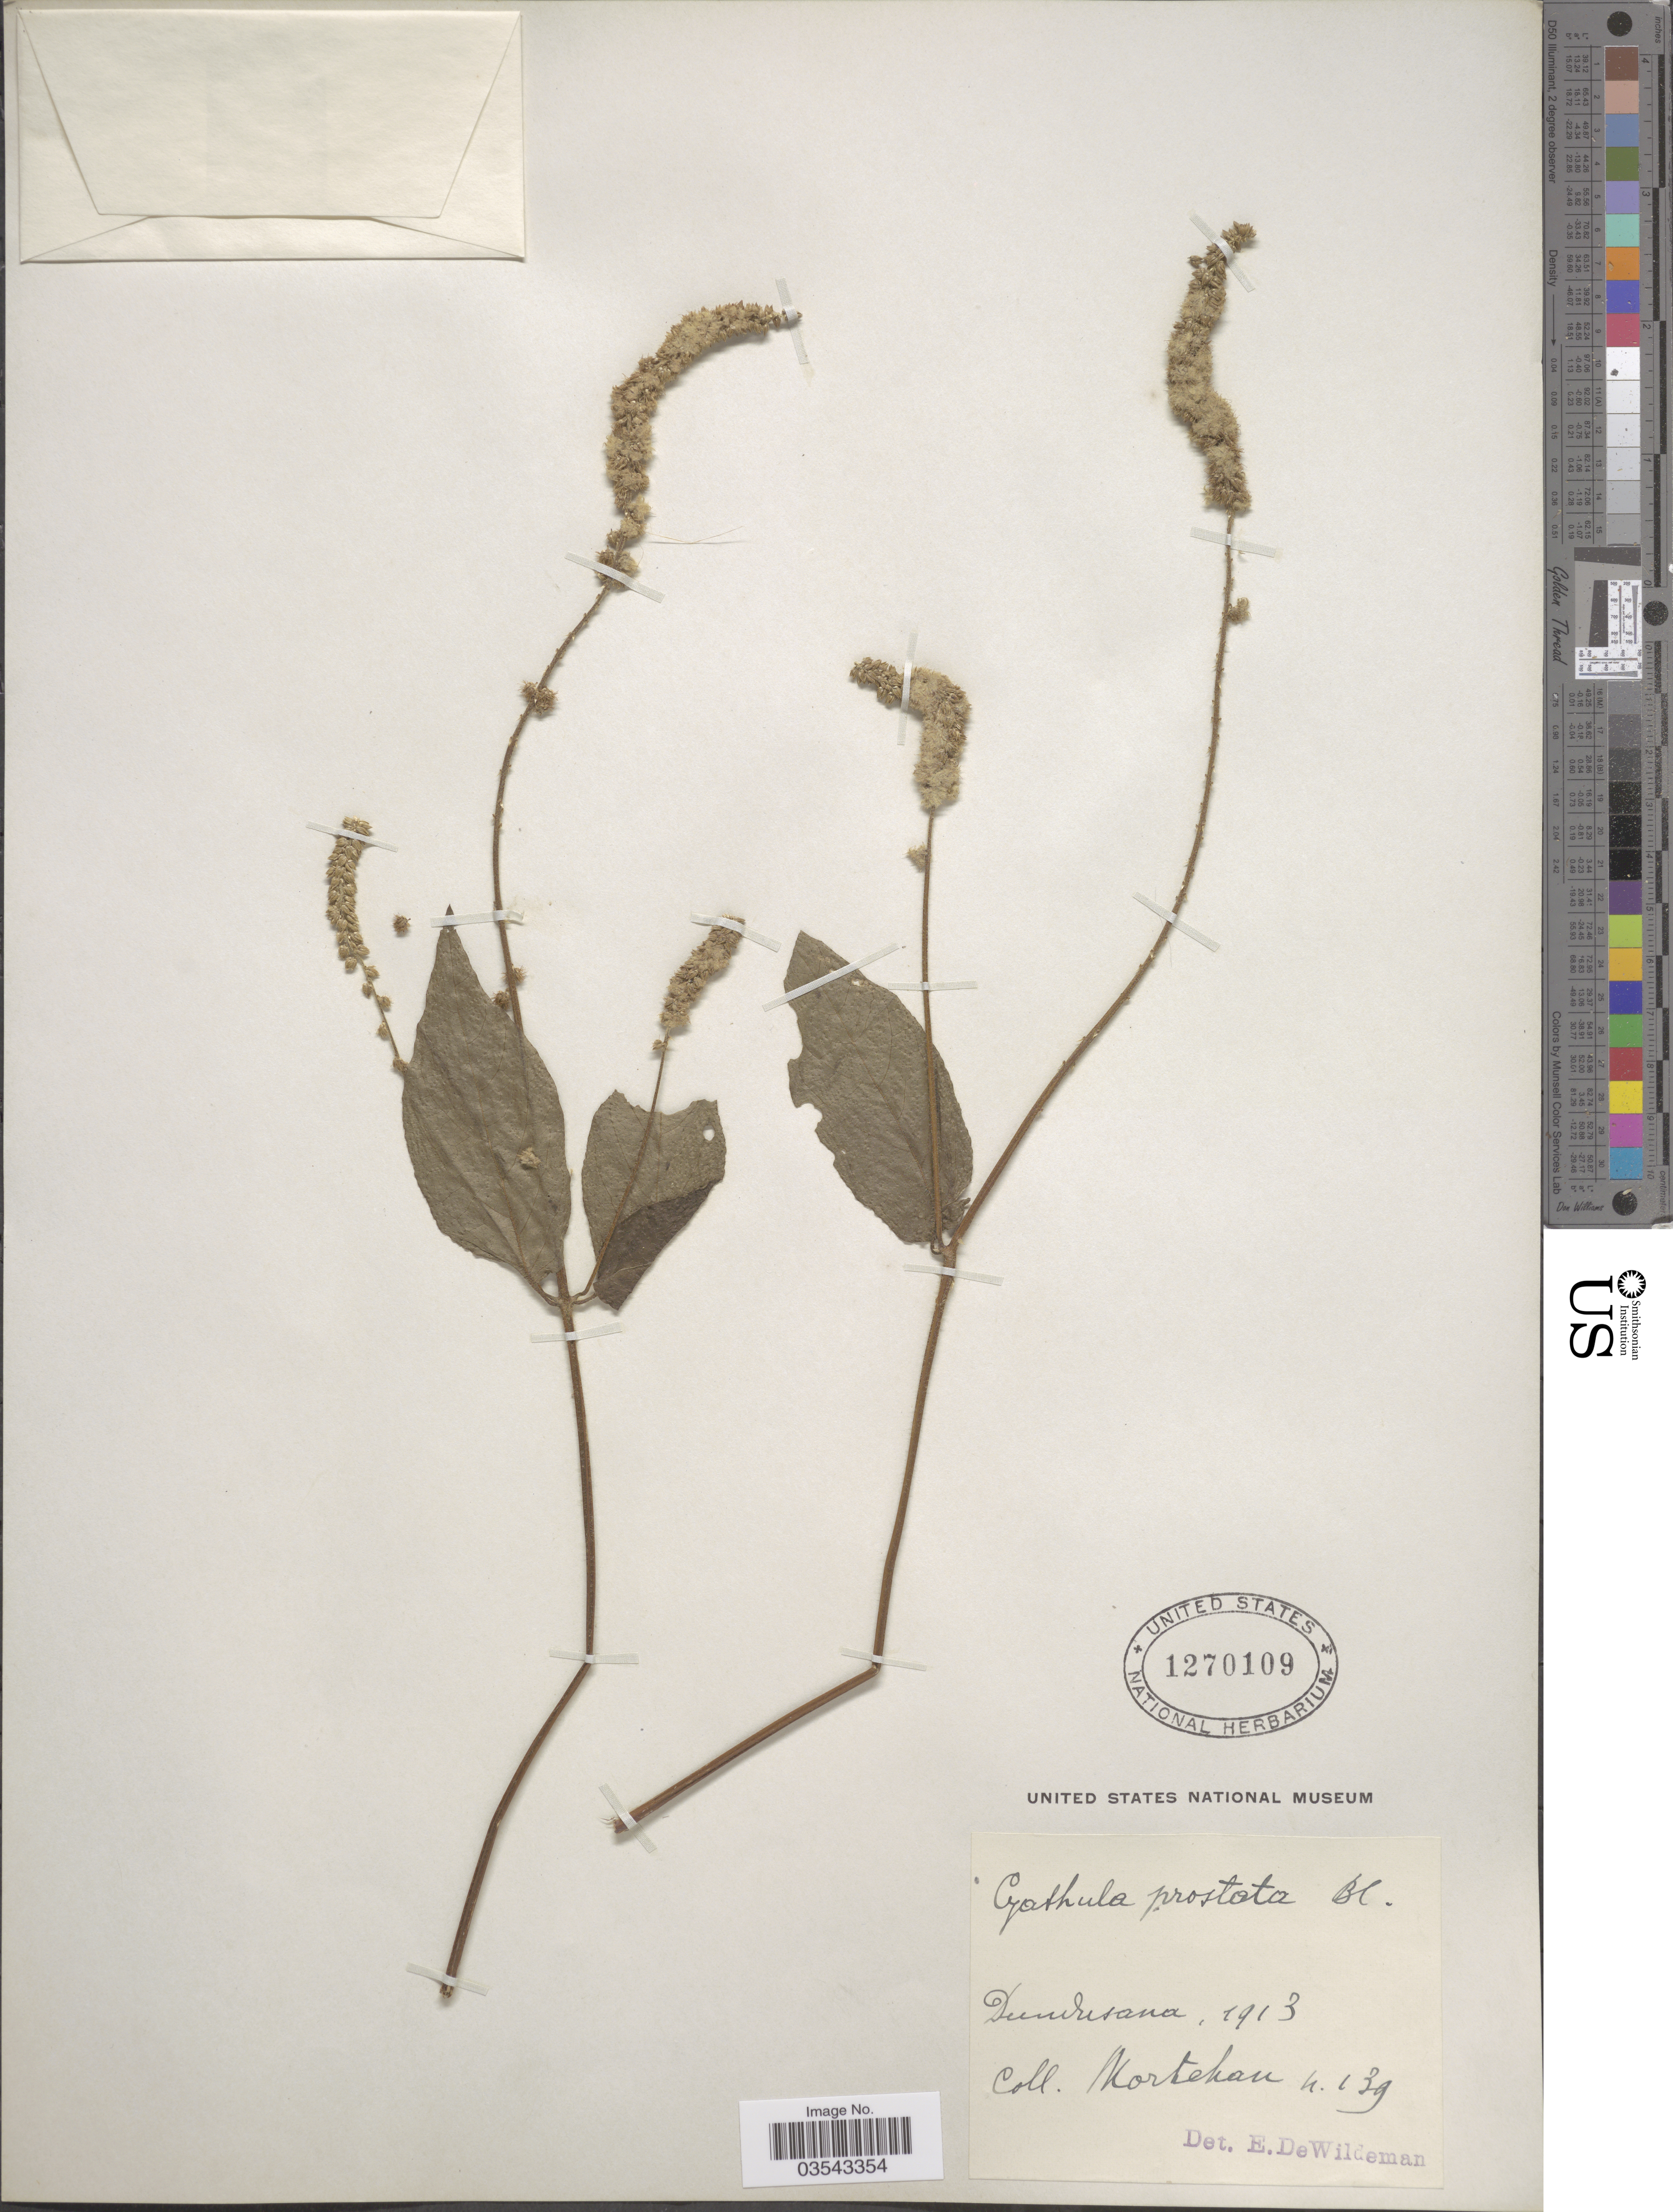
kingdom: Plantae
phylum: Tracheophyta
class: Magnoliopsida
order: Caryophyllales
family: Amaranthaceae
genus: Cyathula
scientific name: Cyathula prostrata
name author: (L.) Blume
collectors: Mortehan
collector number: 139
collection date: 1913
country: Congo, Democratic Republic of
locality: Dundusana.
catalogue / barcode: US 1270109